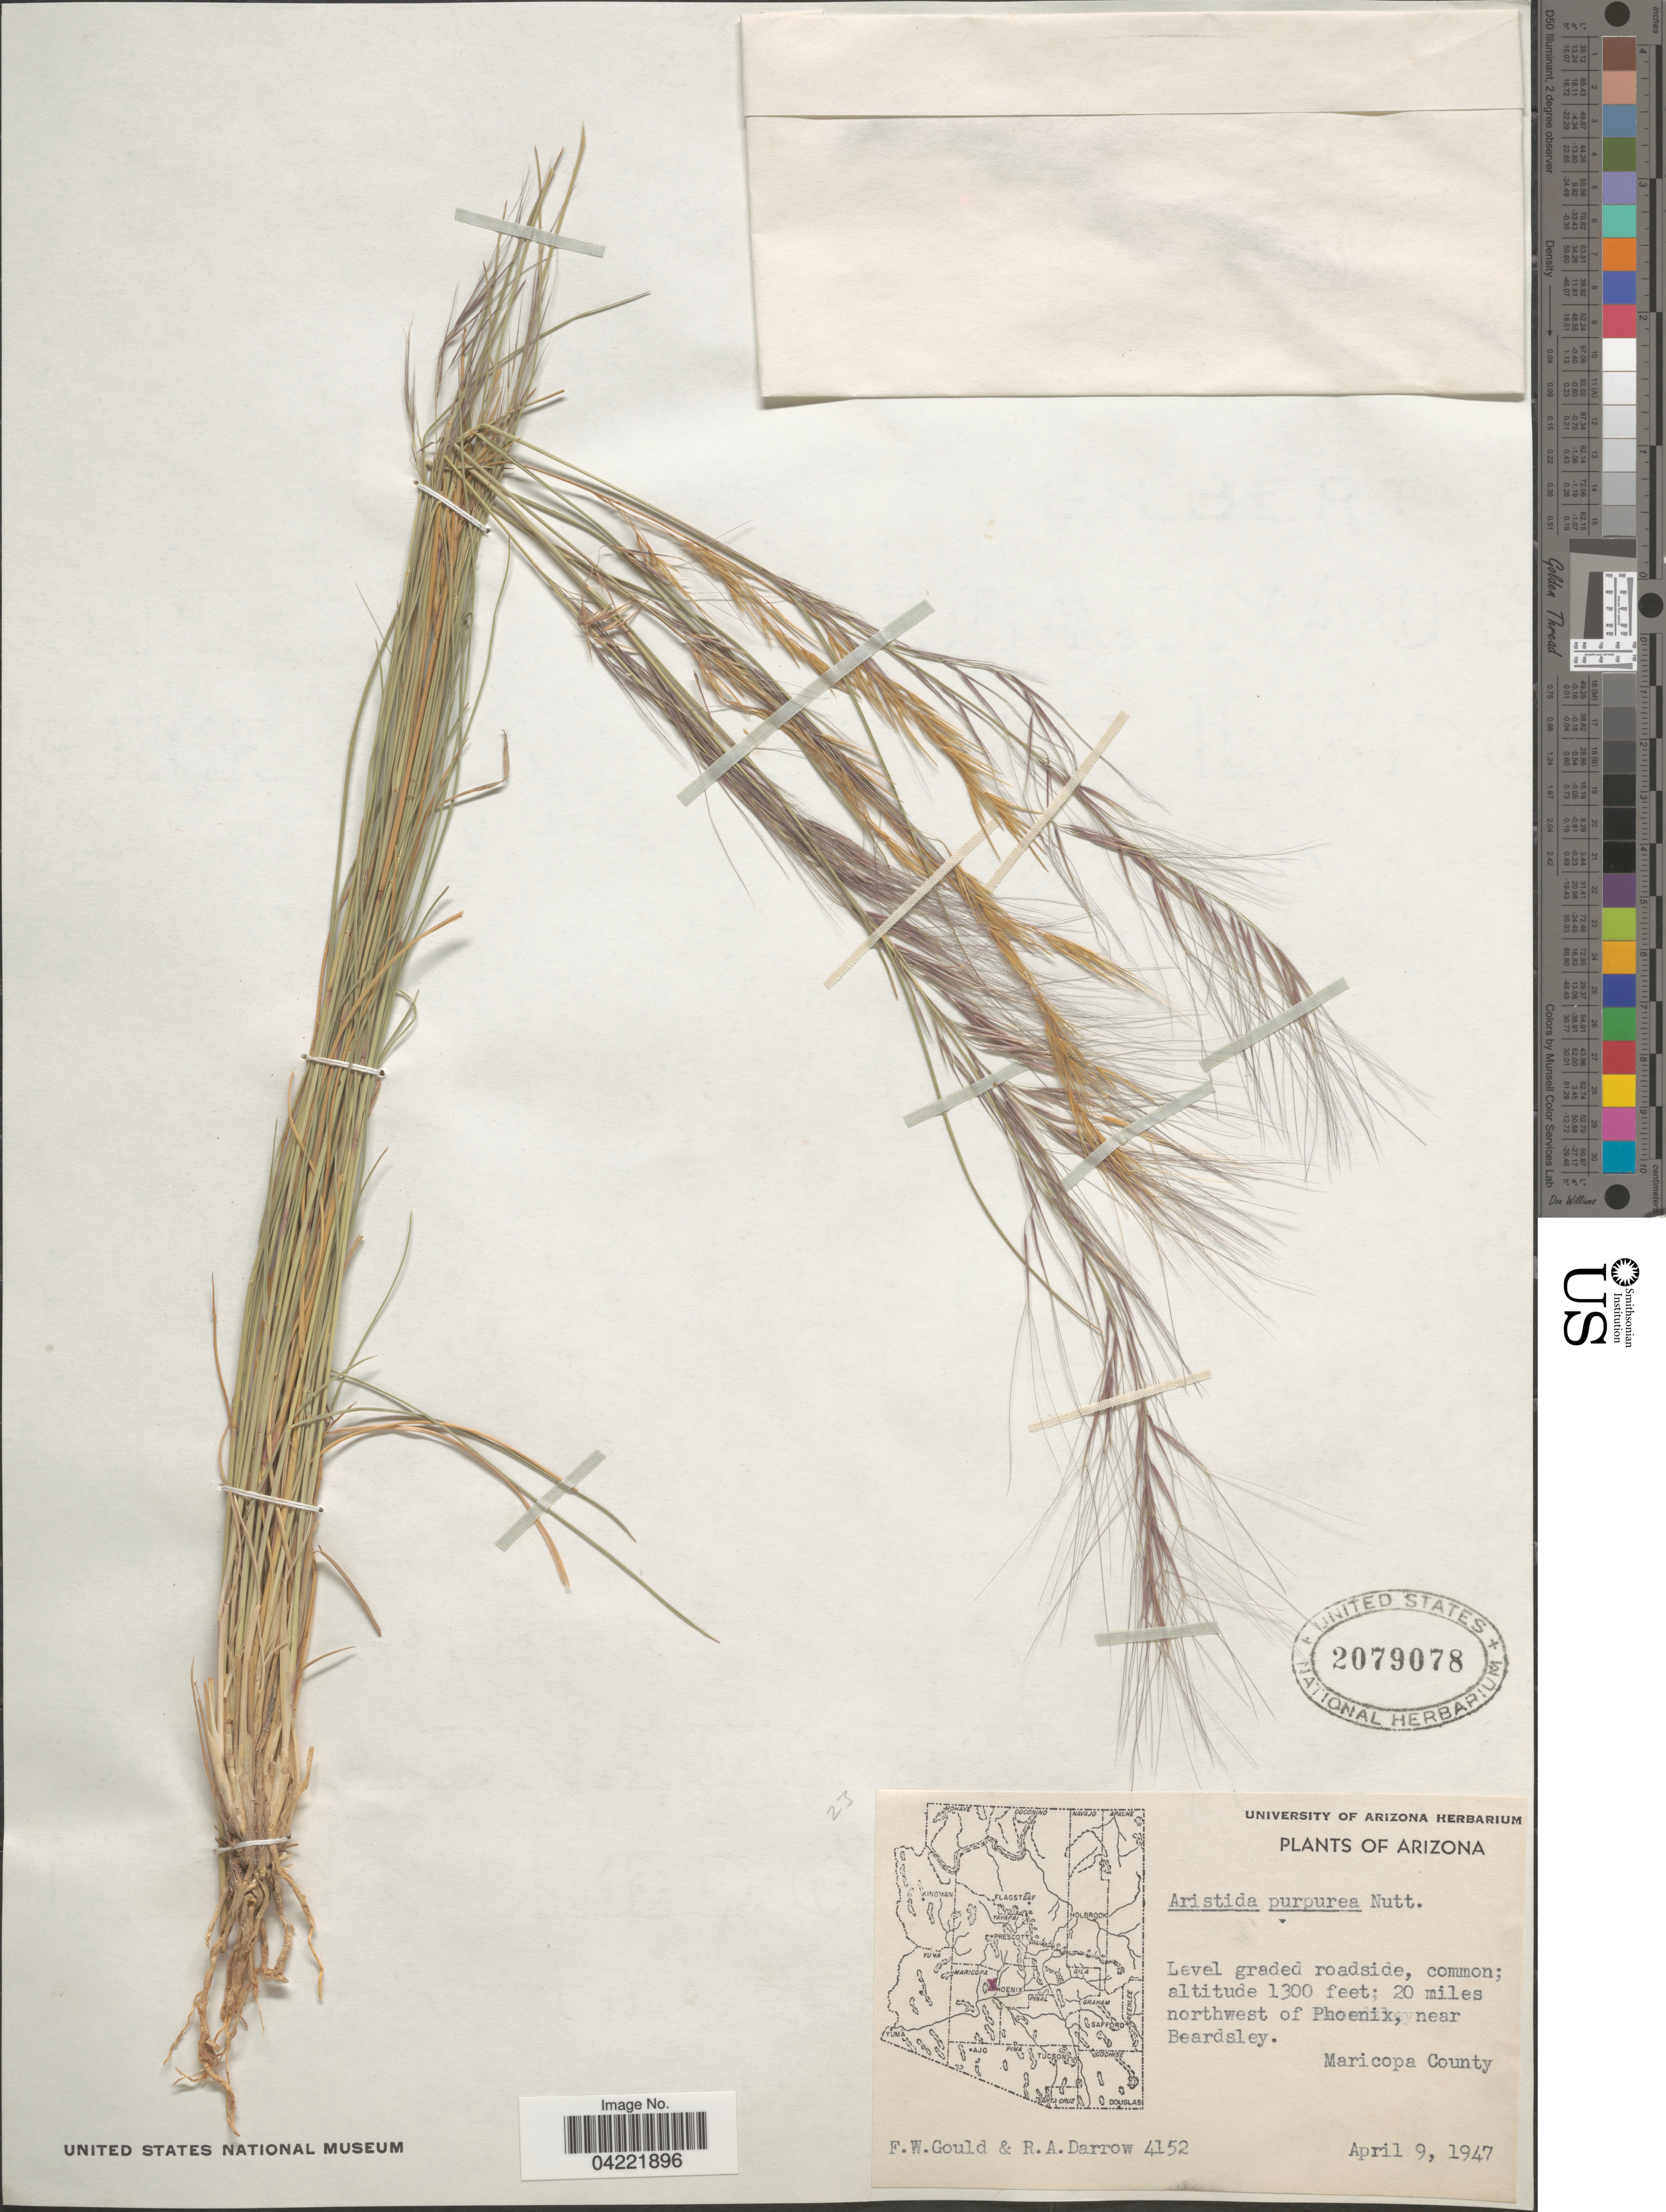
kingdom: Plantae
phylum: Tracheophyta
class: Liliopsida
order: Poales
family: Poaceae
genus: Aristida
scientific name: Aristida purpurea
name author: Nutt.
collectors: F. W. Gould & R. A. Darrow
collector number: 4152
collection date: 1947-04-09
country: United States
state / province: Arizona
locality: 20 miles northwest of Phoenix, near Beardsley. Maricopa County.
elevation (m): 396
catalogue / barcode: US 2079078